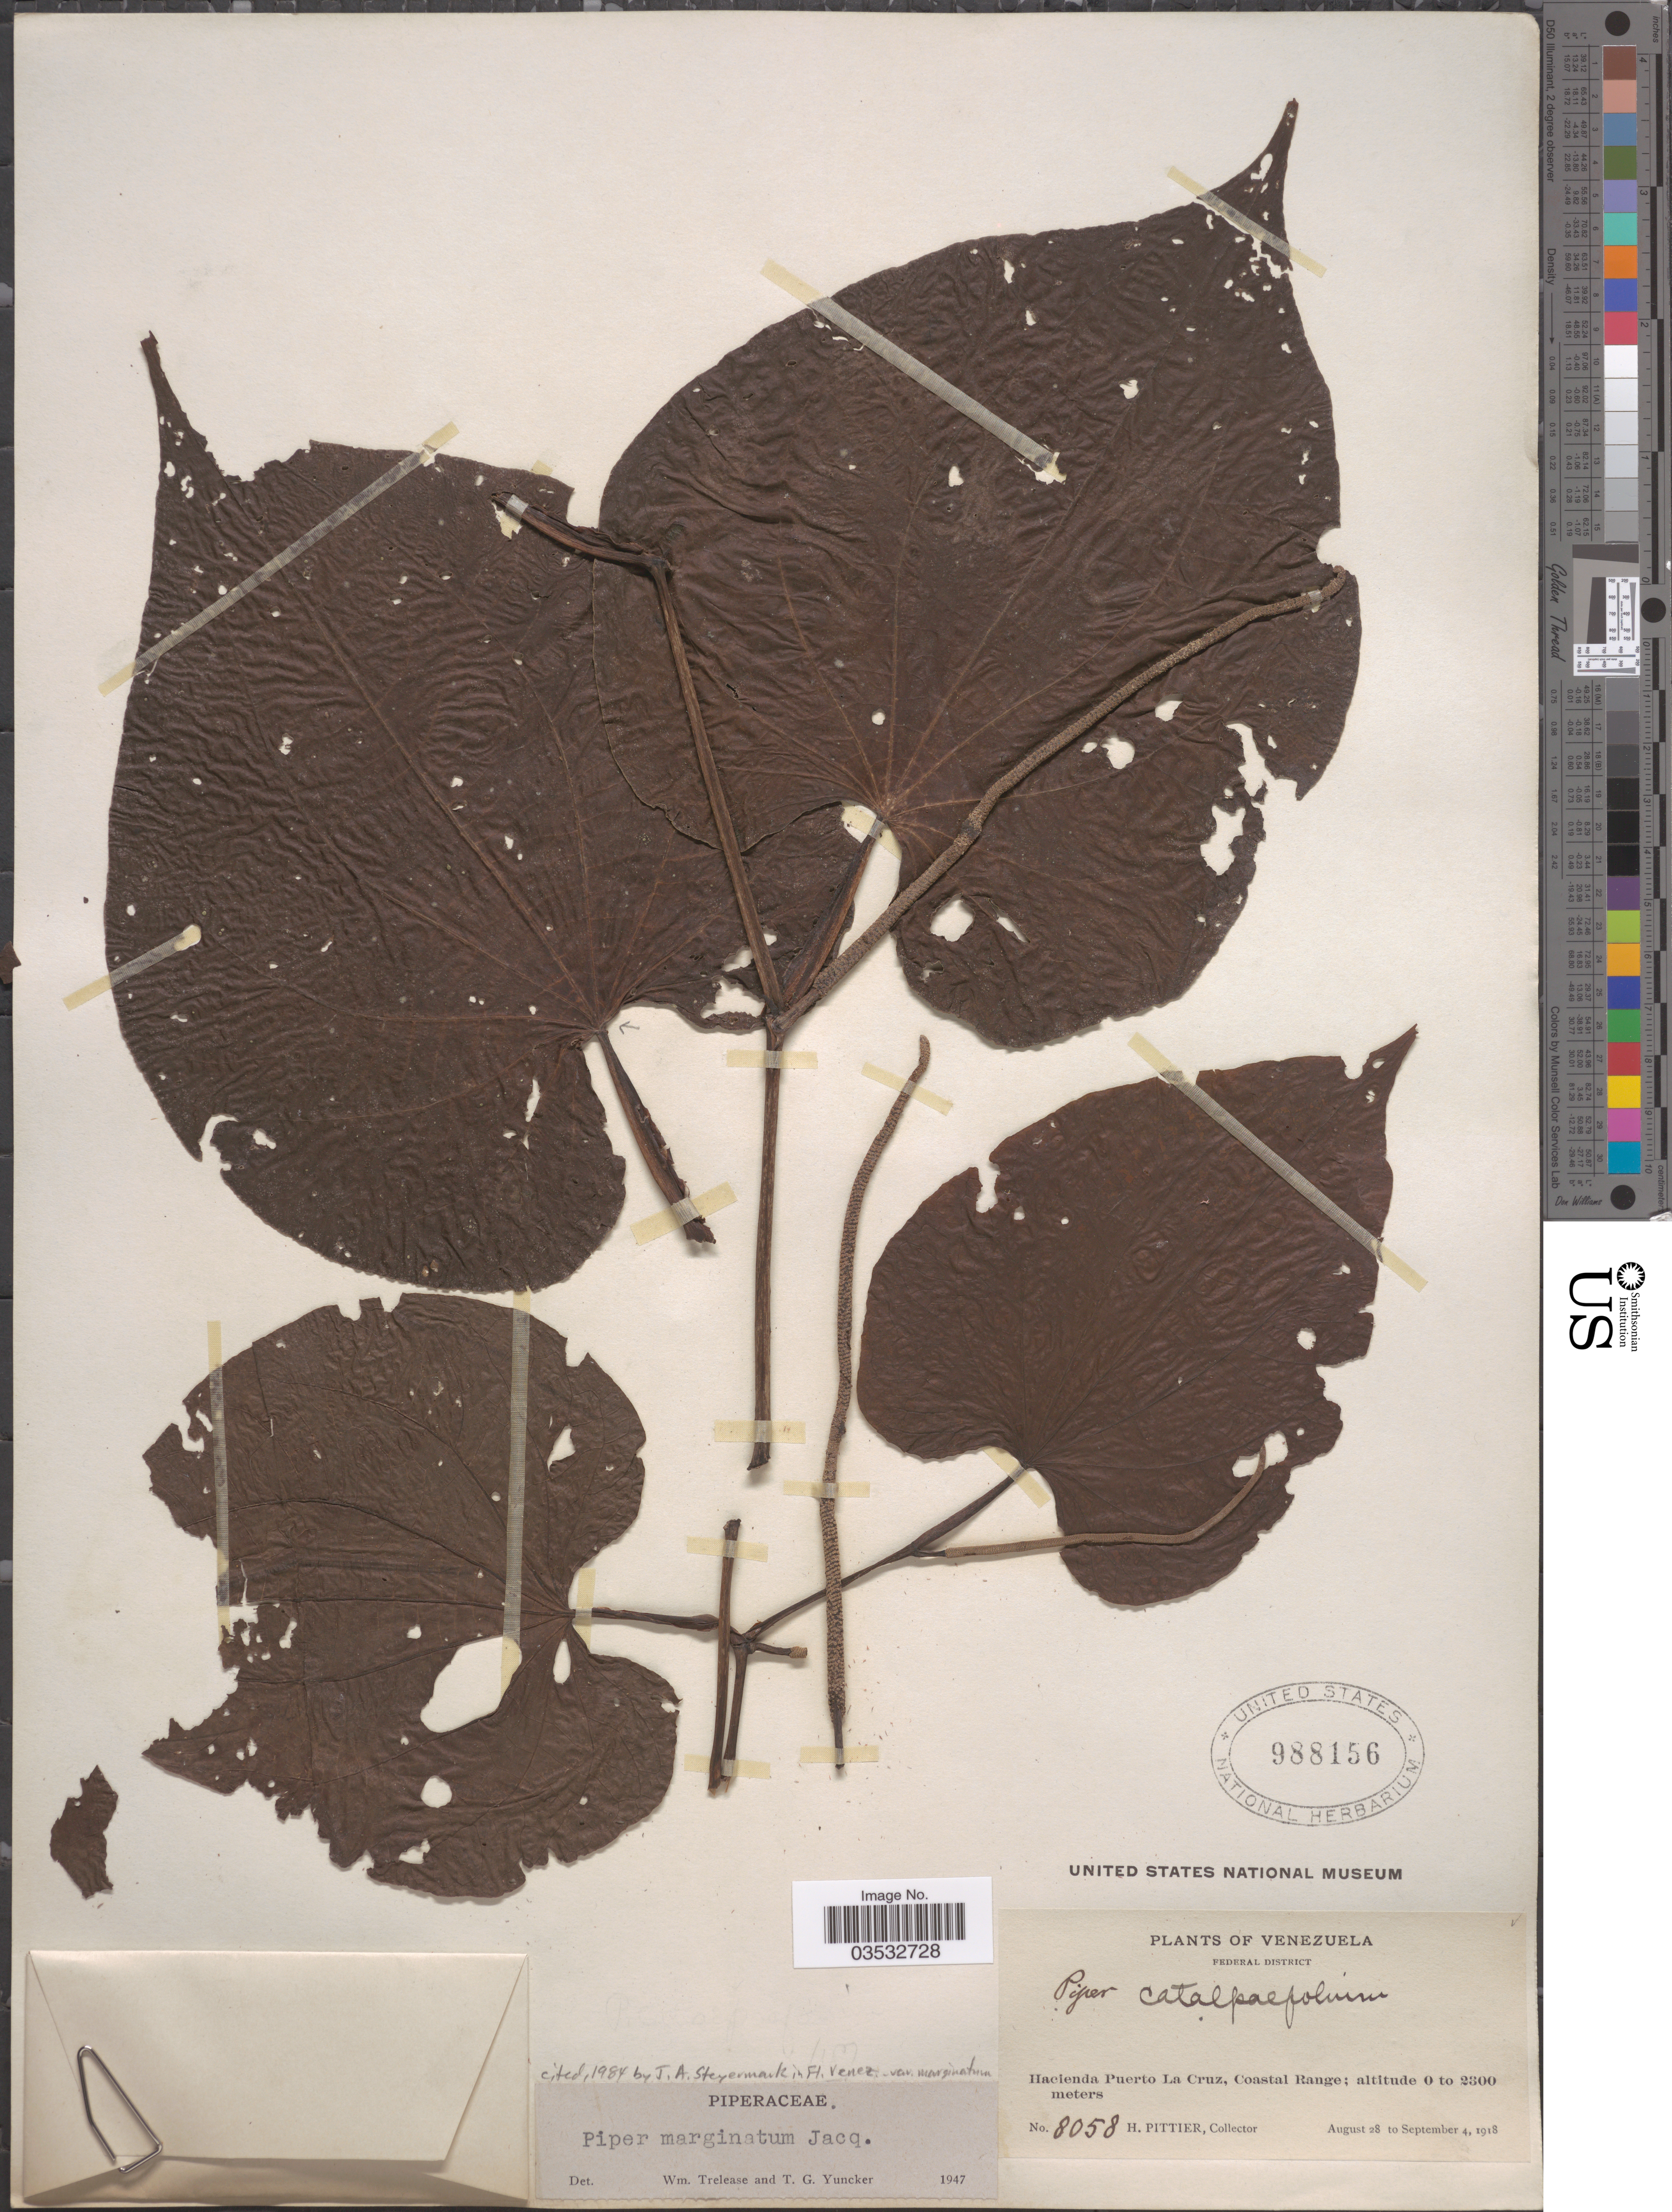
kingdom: Plantae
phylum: Tracheophyta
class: Magnoliopsida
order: Piperales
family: Piperaceae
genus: Piper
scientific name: Piper marginatum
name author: Jacq.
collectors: H. F. Pittier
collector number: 8058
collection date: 1918-08-28/1918-09-04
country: Venezuela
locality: Federal District. Hacienda Puerto La Cruz, Coastal Range.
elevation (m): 0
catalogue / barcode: US 988156